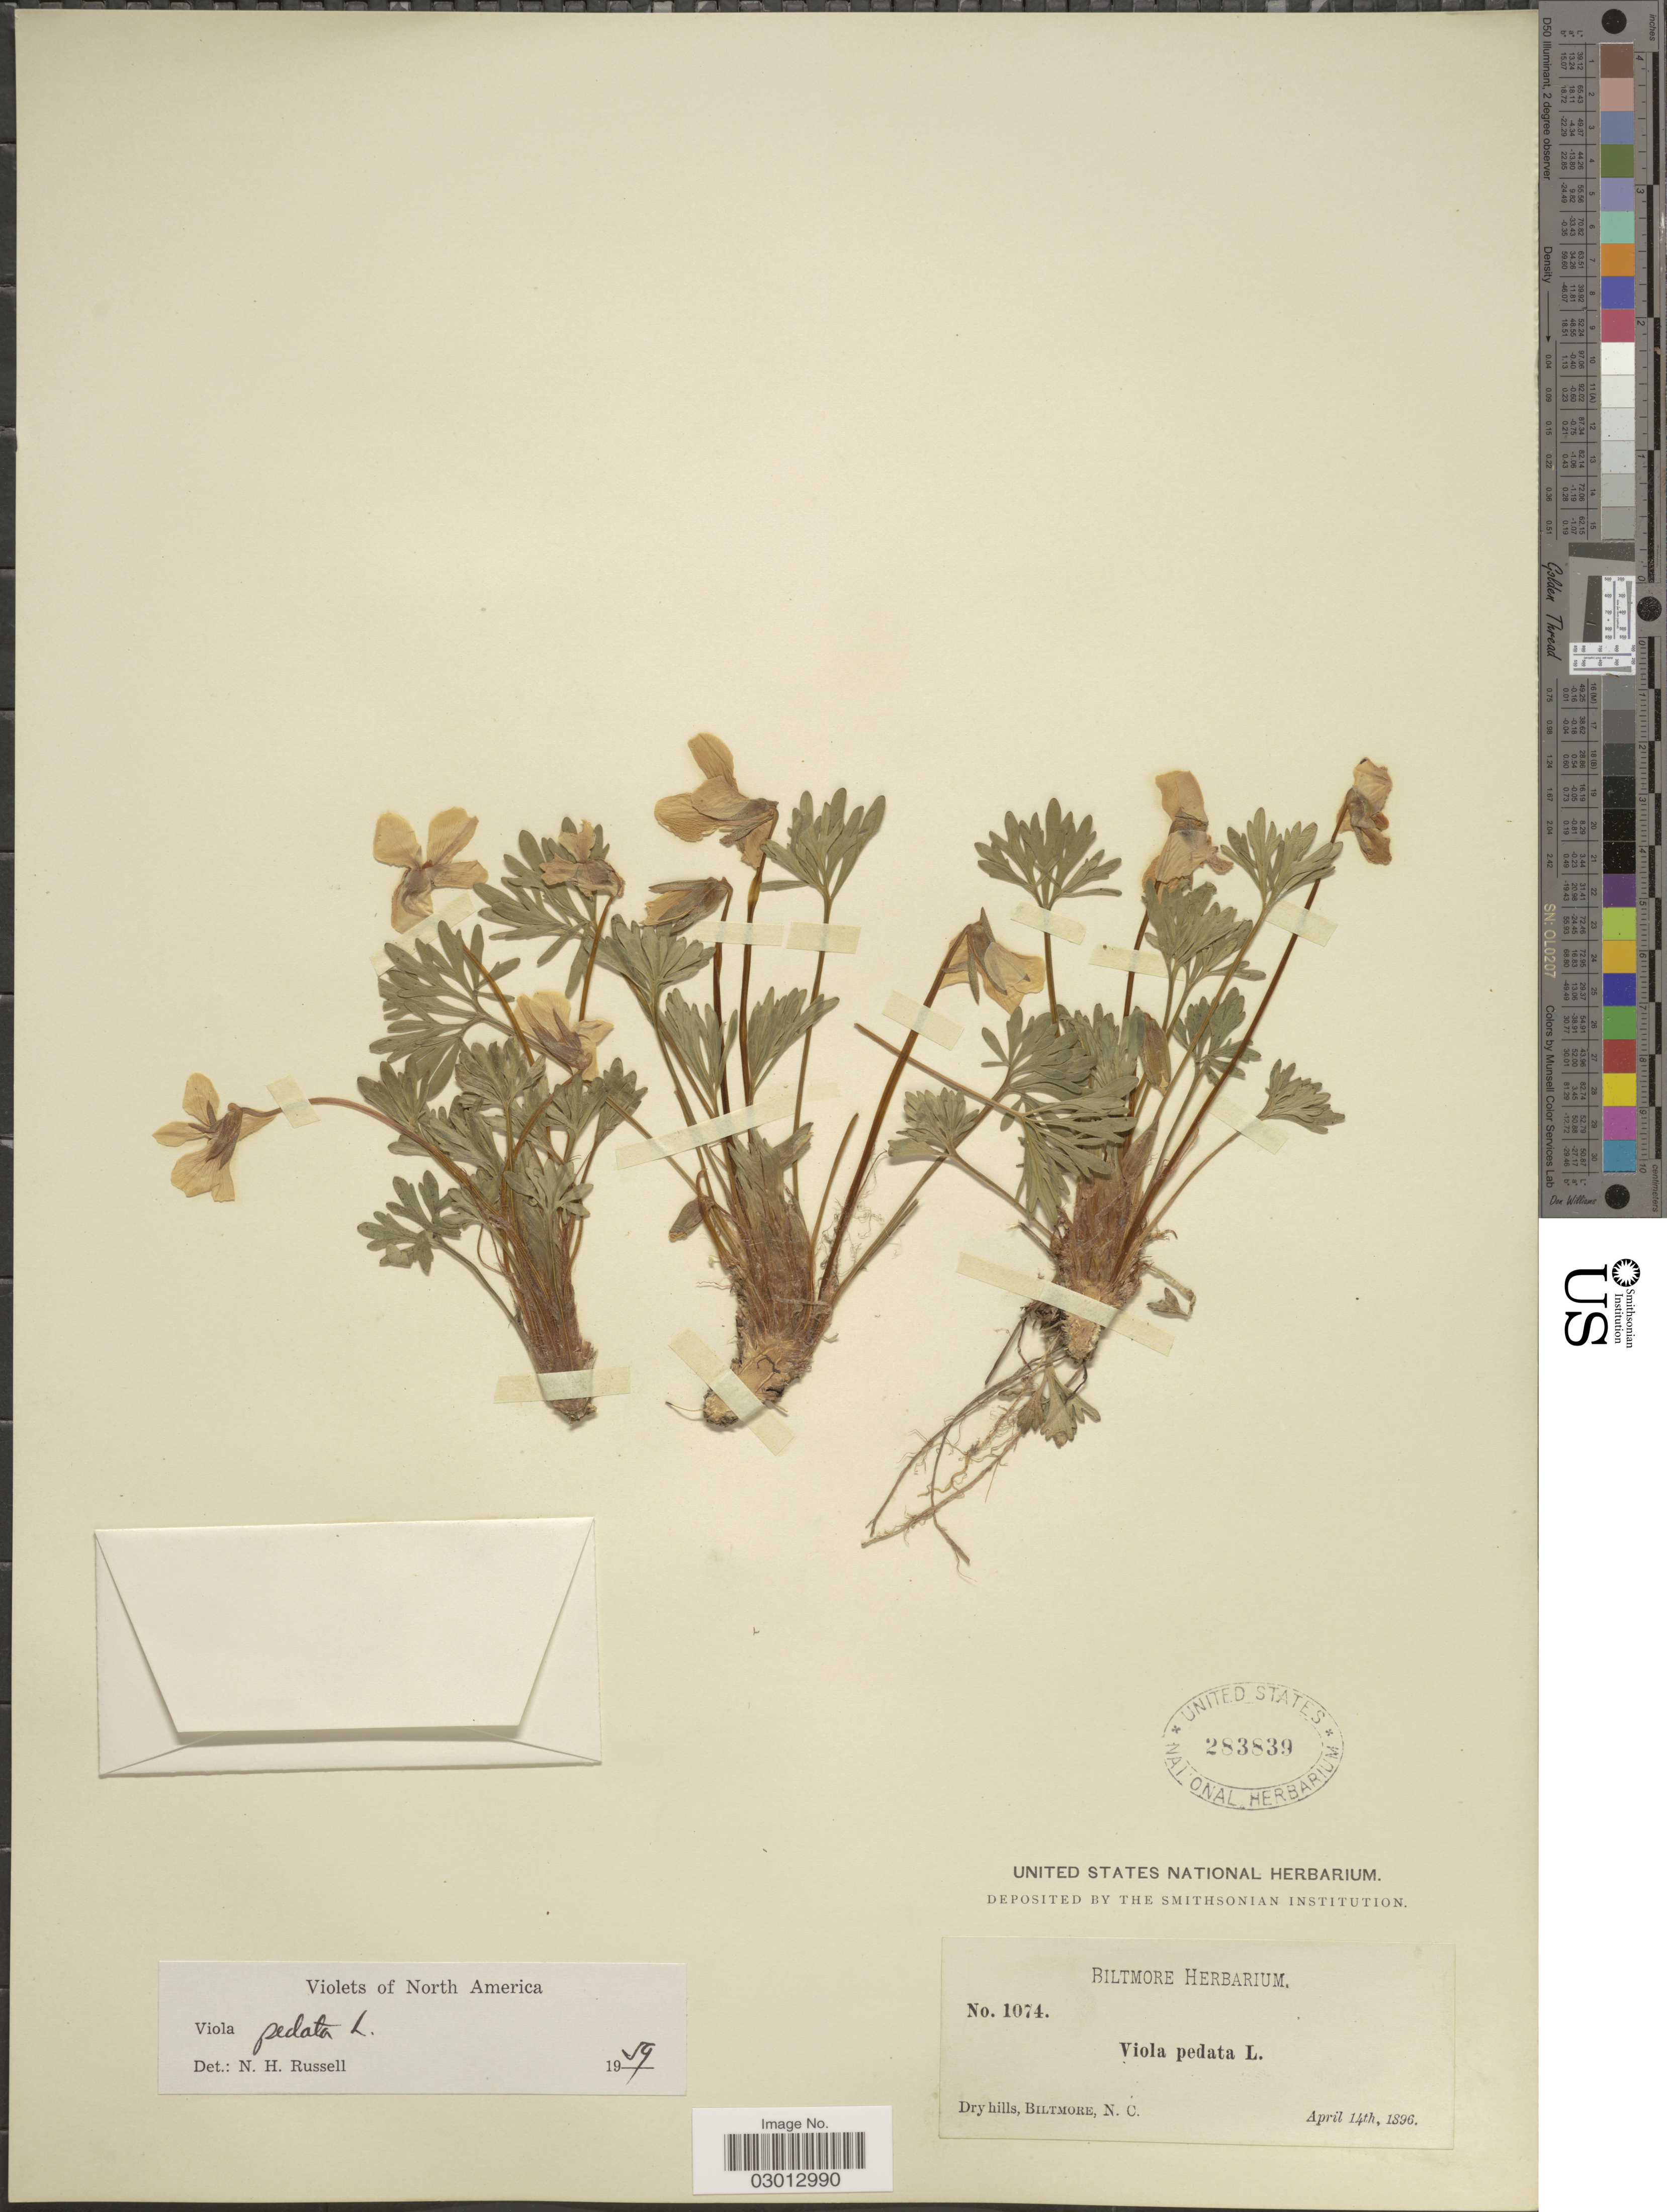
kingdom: Plantae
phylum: Tracheophyta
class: Magnoliopsida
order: Malpighiales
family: Violaceae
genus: Viola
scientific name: Viola pedata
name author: L.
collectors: ex herb. Biltmore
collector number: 1074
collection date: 1896-04-14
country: United States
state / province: North Carolina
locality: Dry hills, Biltmore.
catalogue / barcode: US 283839